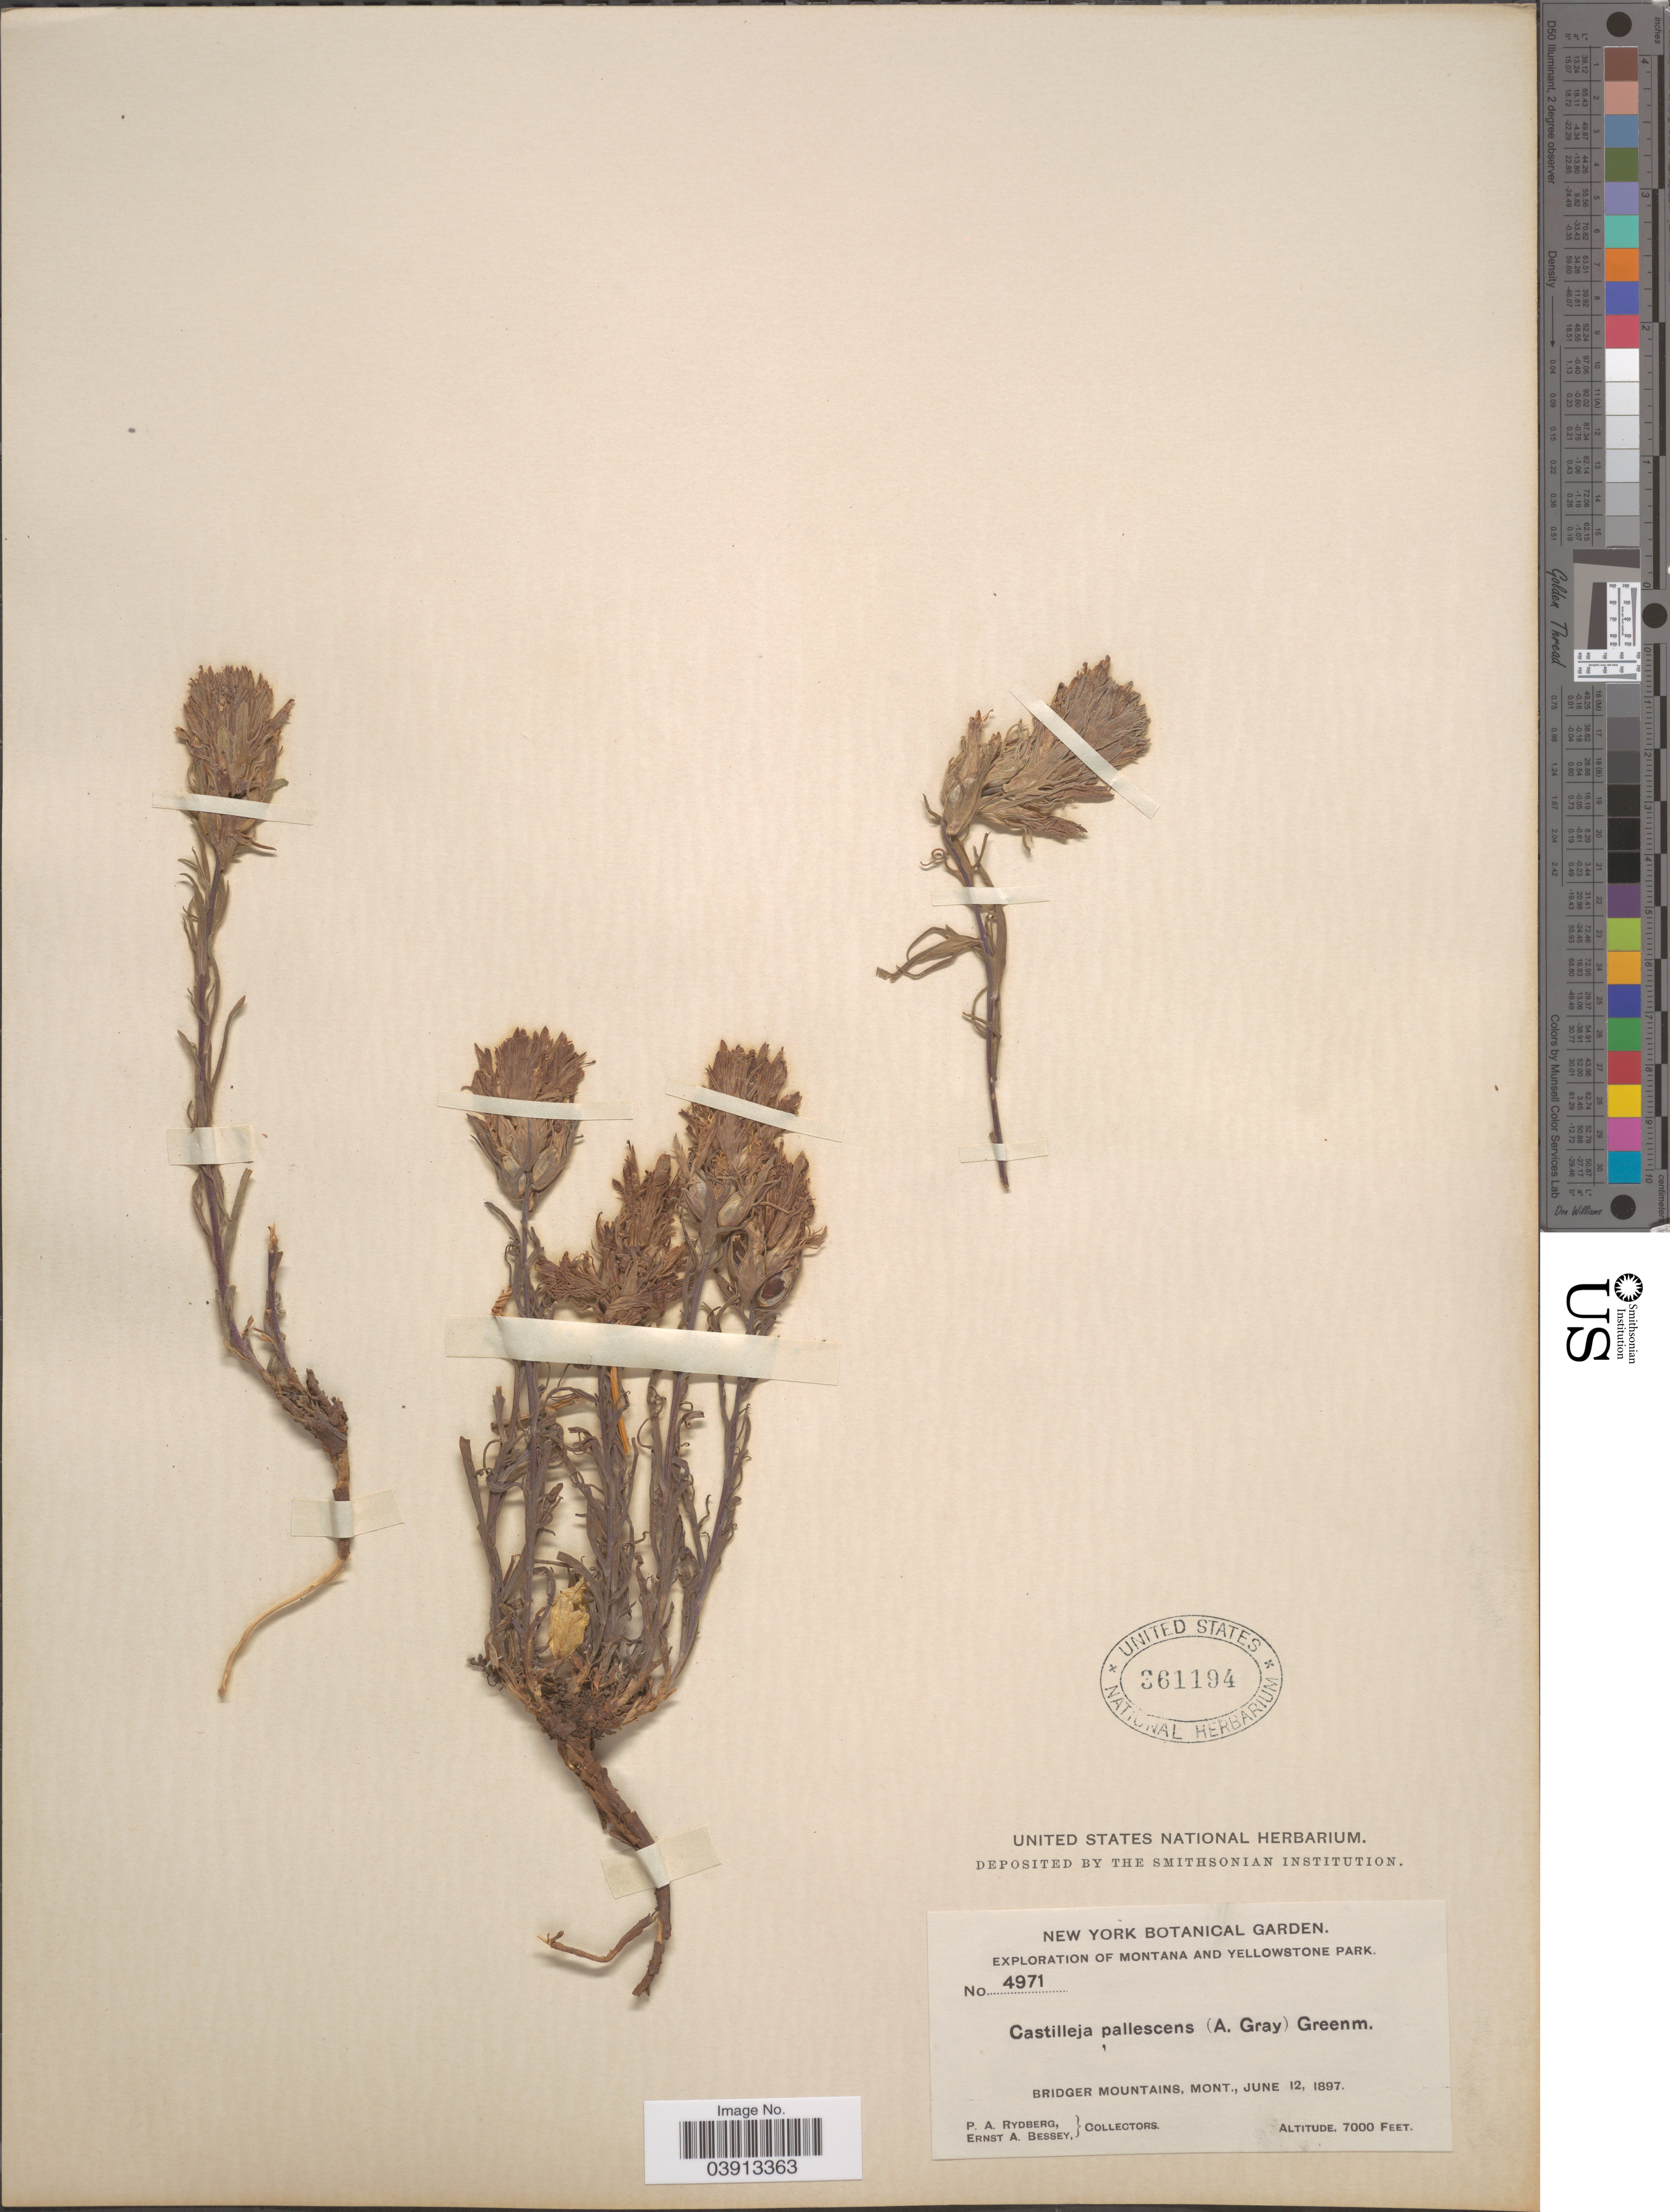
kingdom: Plantae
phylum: Tracheophyta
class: Magnoliopsida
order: Lamiales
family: Orobanchaceae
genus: Castilleja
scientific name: Castilleja pallescens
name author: (A. Gray) Greenm.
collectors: P. A. Rydberg & E. A. Bessey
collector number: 4971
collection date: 1897-06-12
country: United States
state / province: Montana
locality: Yellowstone Park. Bridger Mountains.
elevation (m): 2134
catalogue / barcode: US 361194